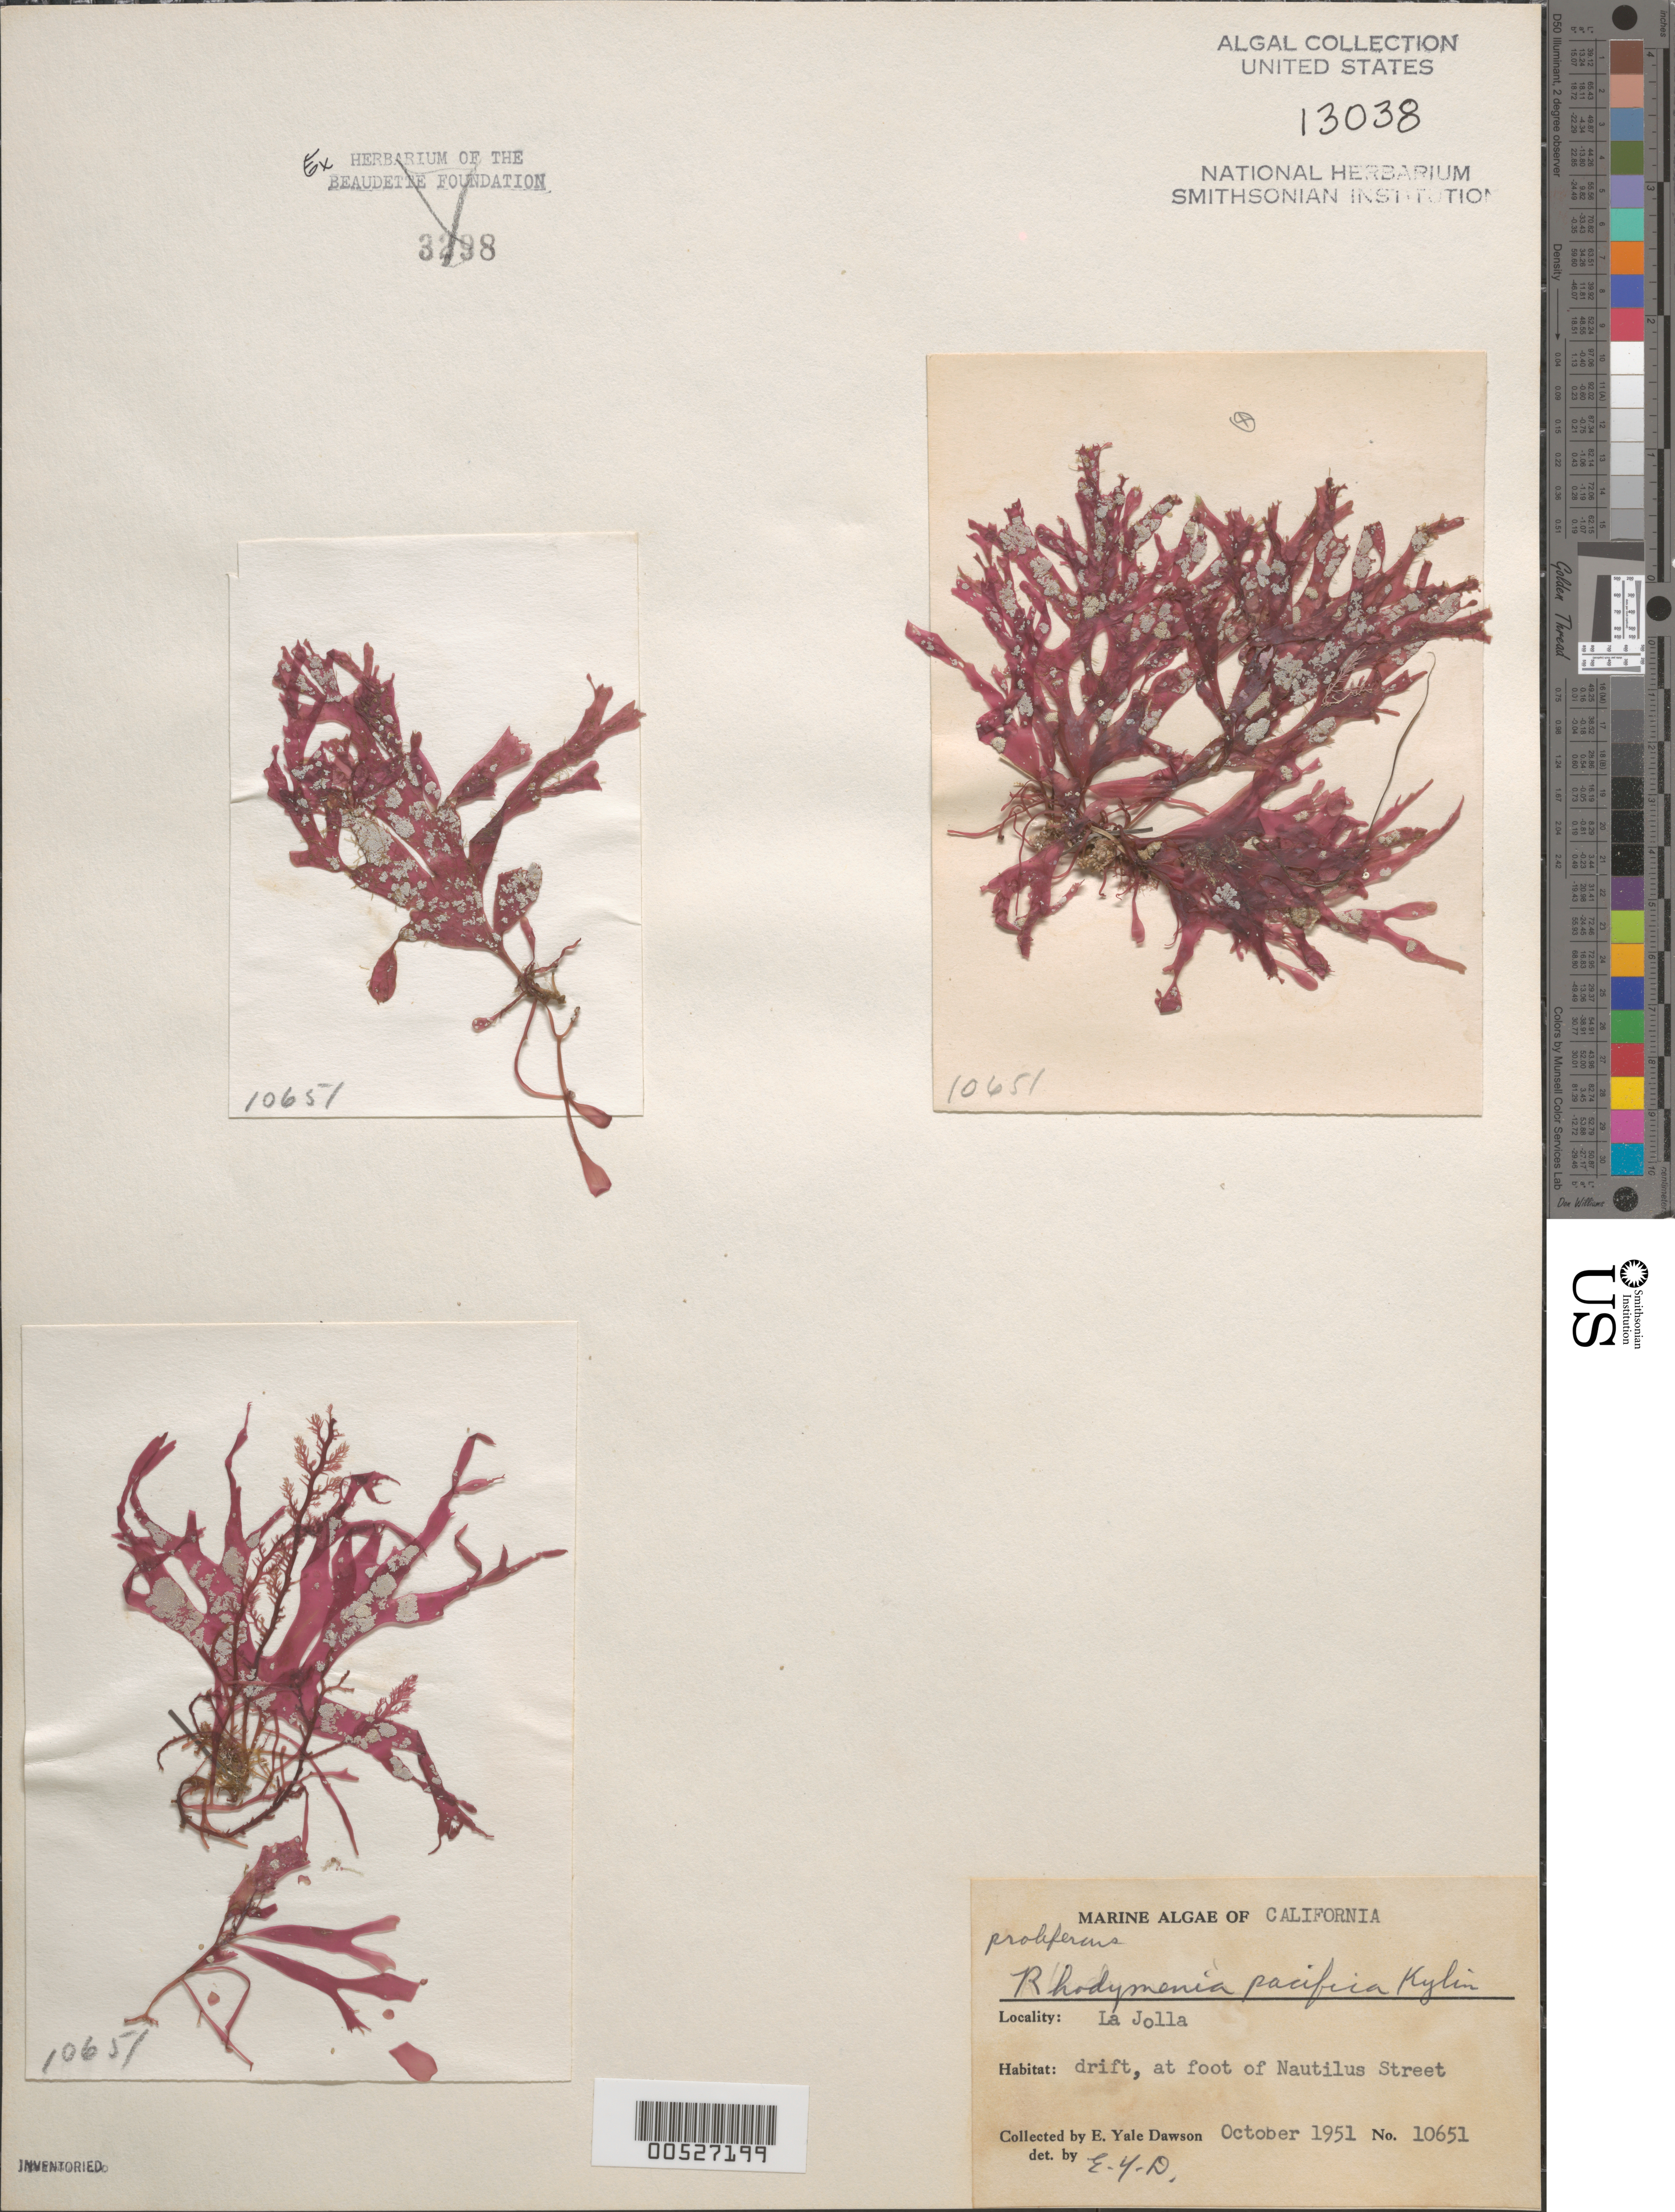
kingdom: Plantae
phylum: Rhodophyta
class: Florideophyceae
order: Rhodymeniales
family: Rhodymeniaceae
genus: Rhodymenia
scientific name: Rhodymenia pacifica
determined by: Dawson, E. Y.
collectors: E. Y. Dawson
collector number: EYD 10651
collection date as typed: Oct 1951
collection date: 1951-10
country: United States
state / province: California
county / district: San Diego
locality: La Jolla, foot of Nautilus Street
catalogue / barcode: US 13038